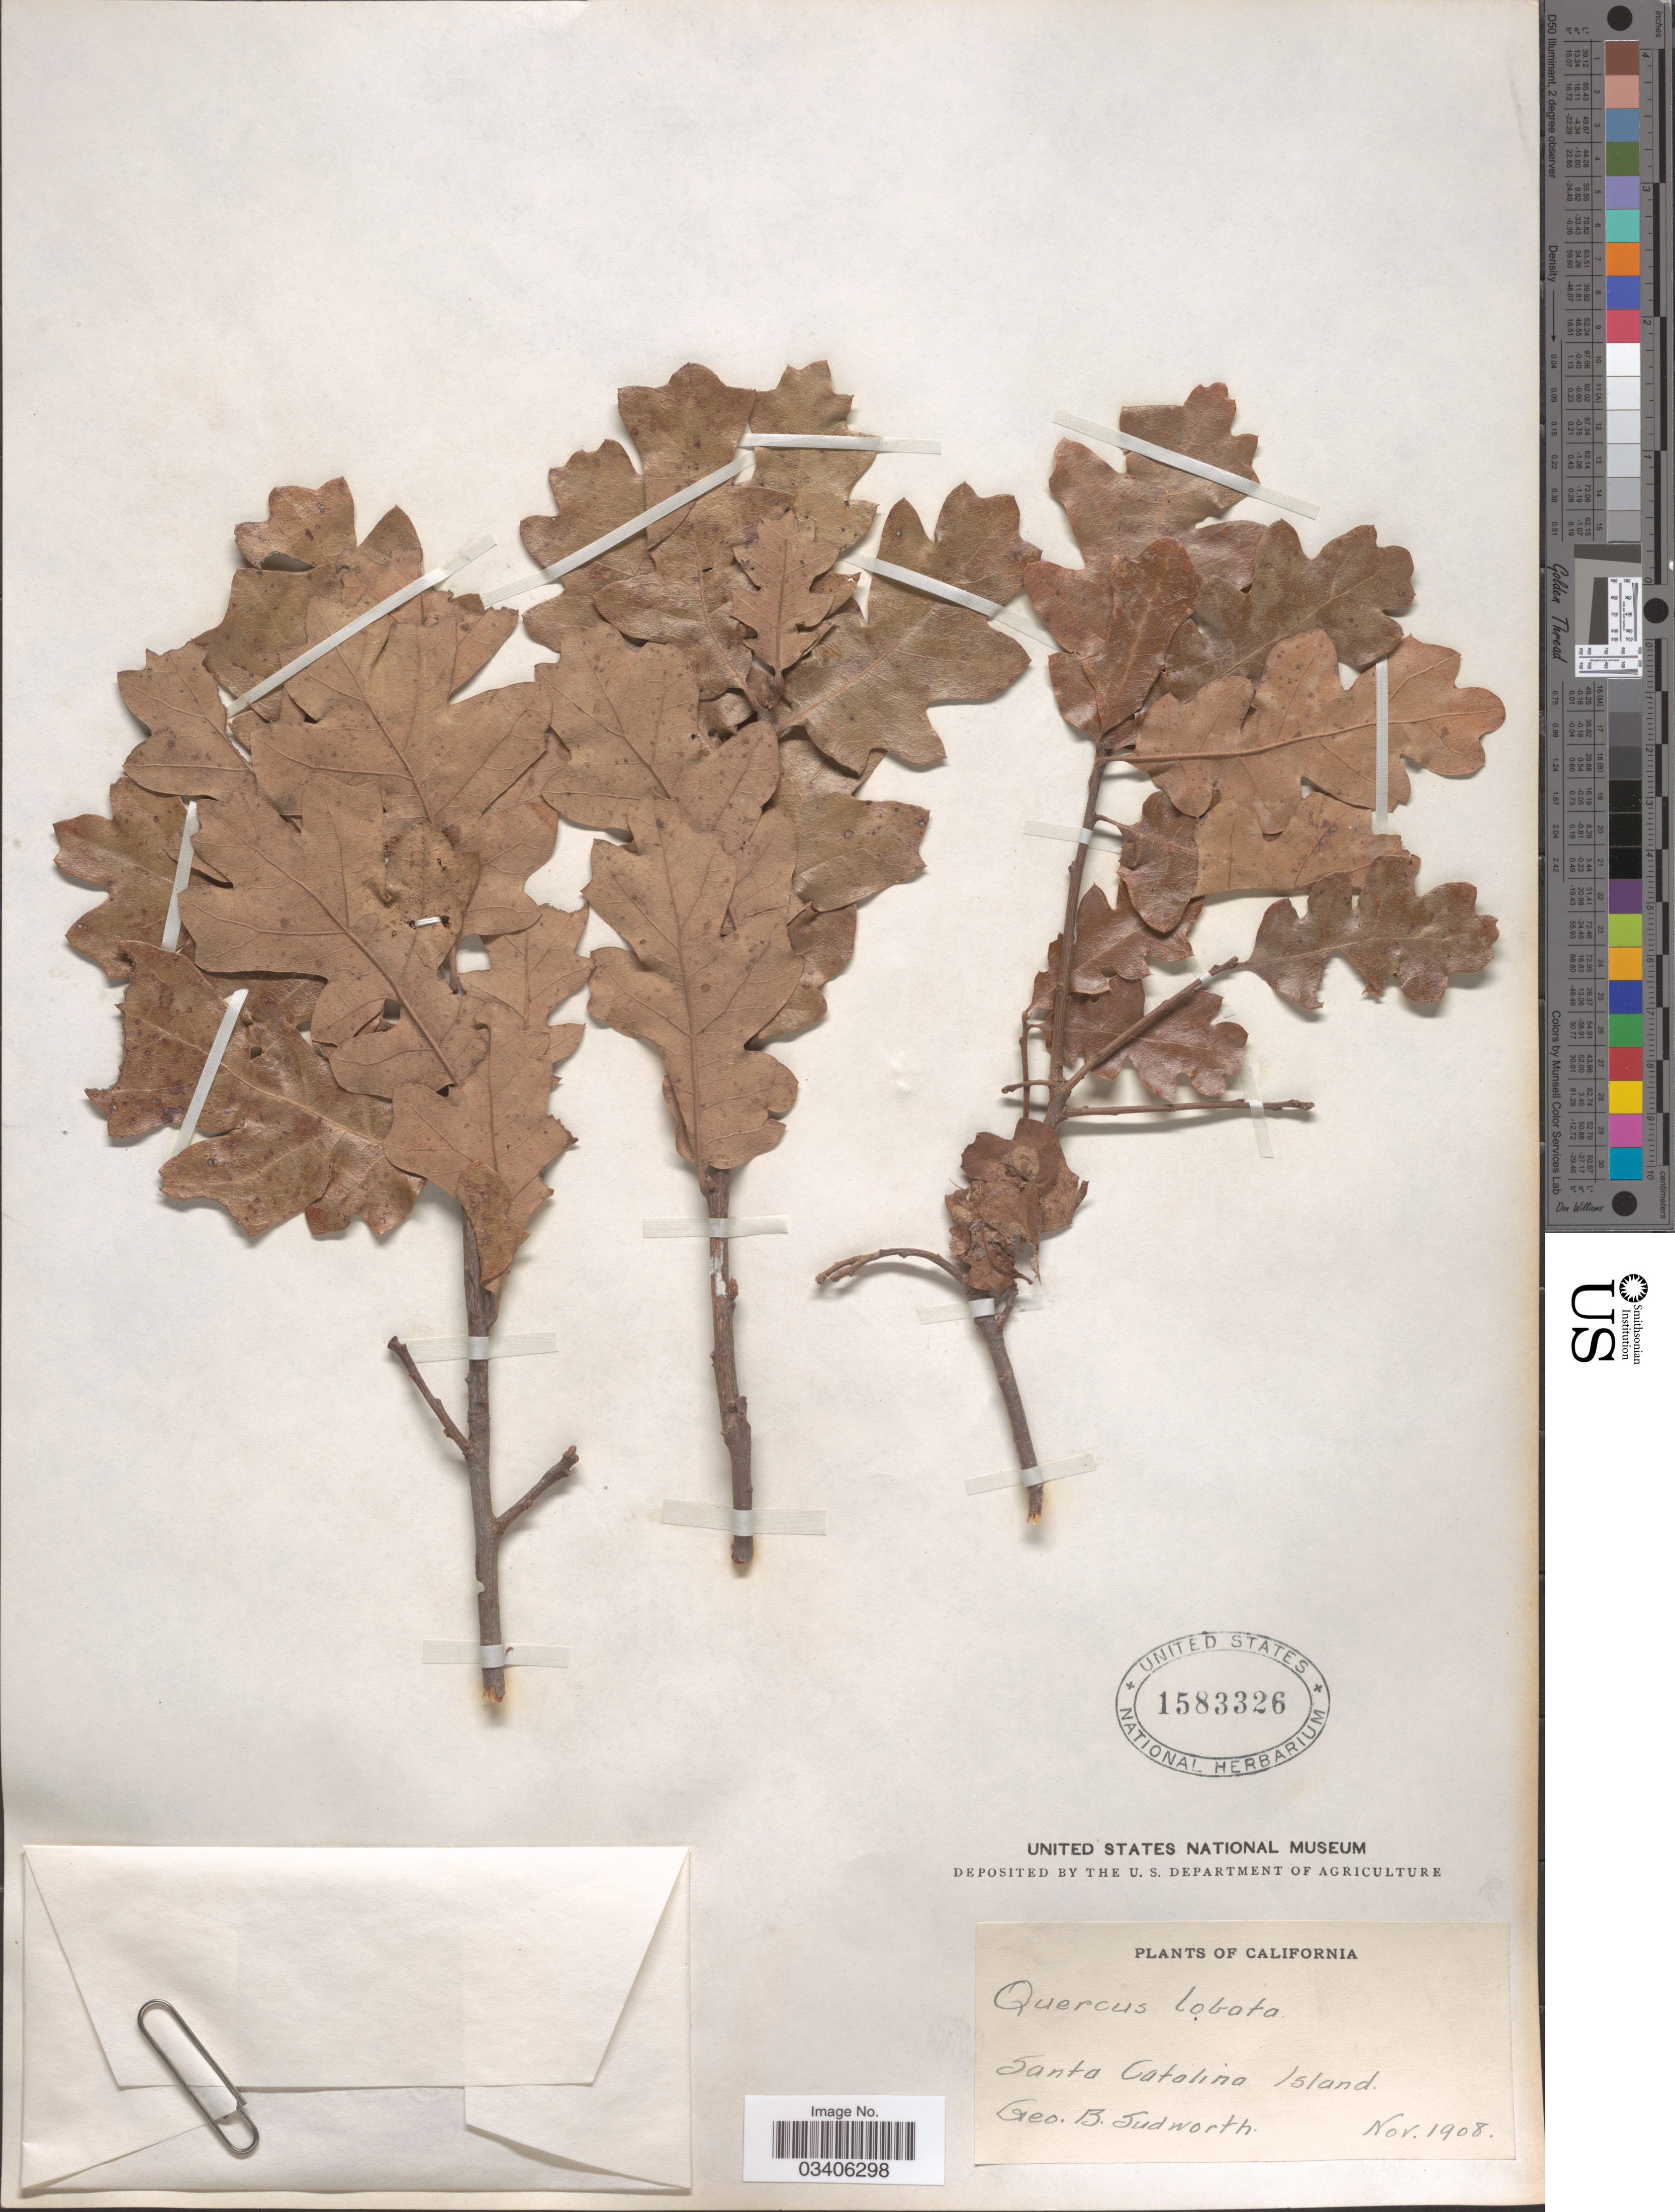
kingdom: Plantae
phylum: Tracheophyta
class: Magnoliopsida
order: Fagales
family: Fagaceae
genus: Quercus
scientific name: Quercus lobata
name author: Née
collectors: G. B. Sudworth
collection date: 1908-11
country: United States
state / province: California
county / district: Los Angeles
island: Santa Catalina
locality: Santa Catalina Island.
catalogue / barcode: US 1583326